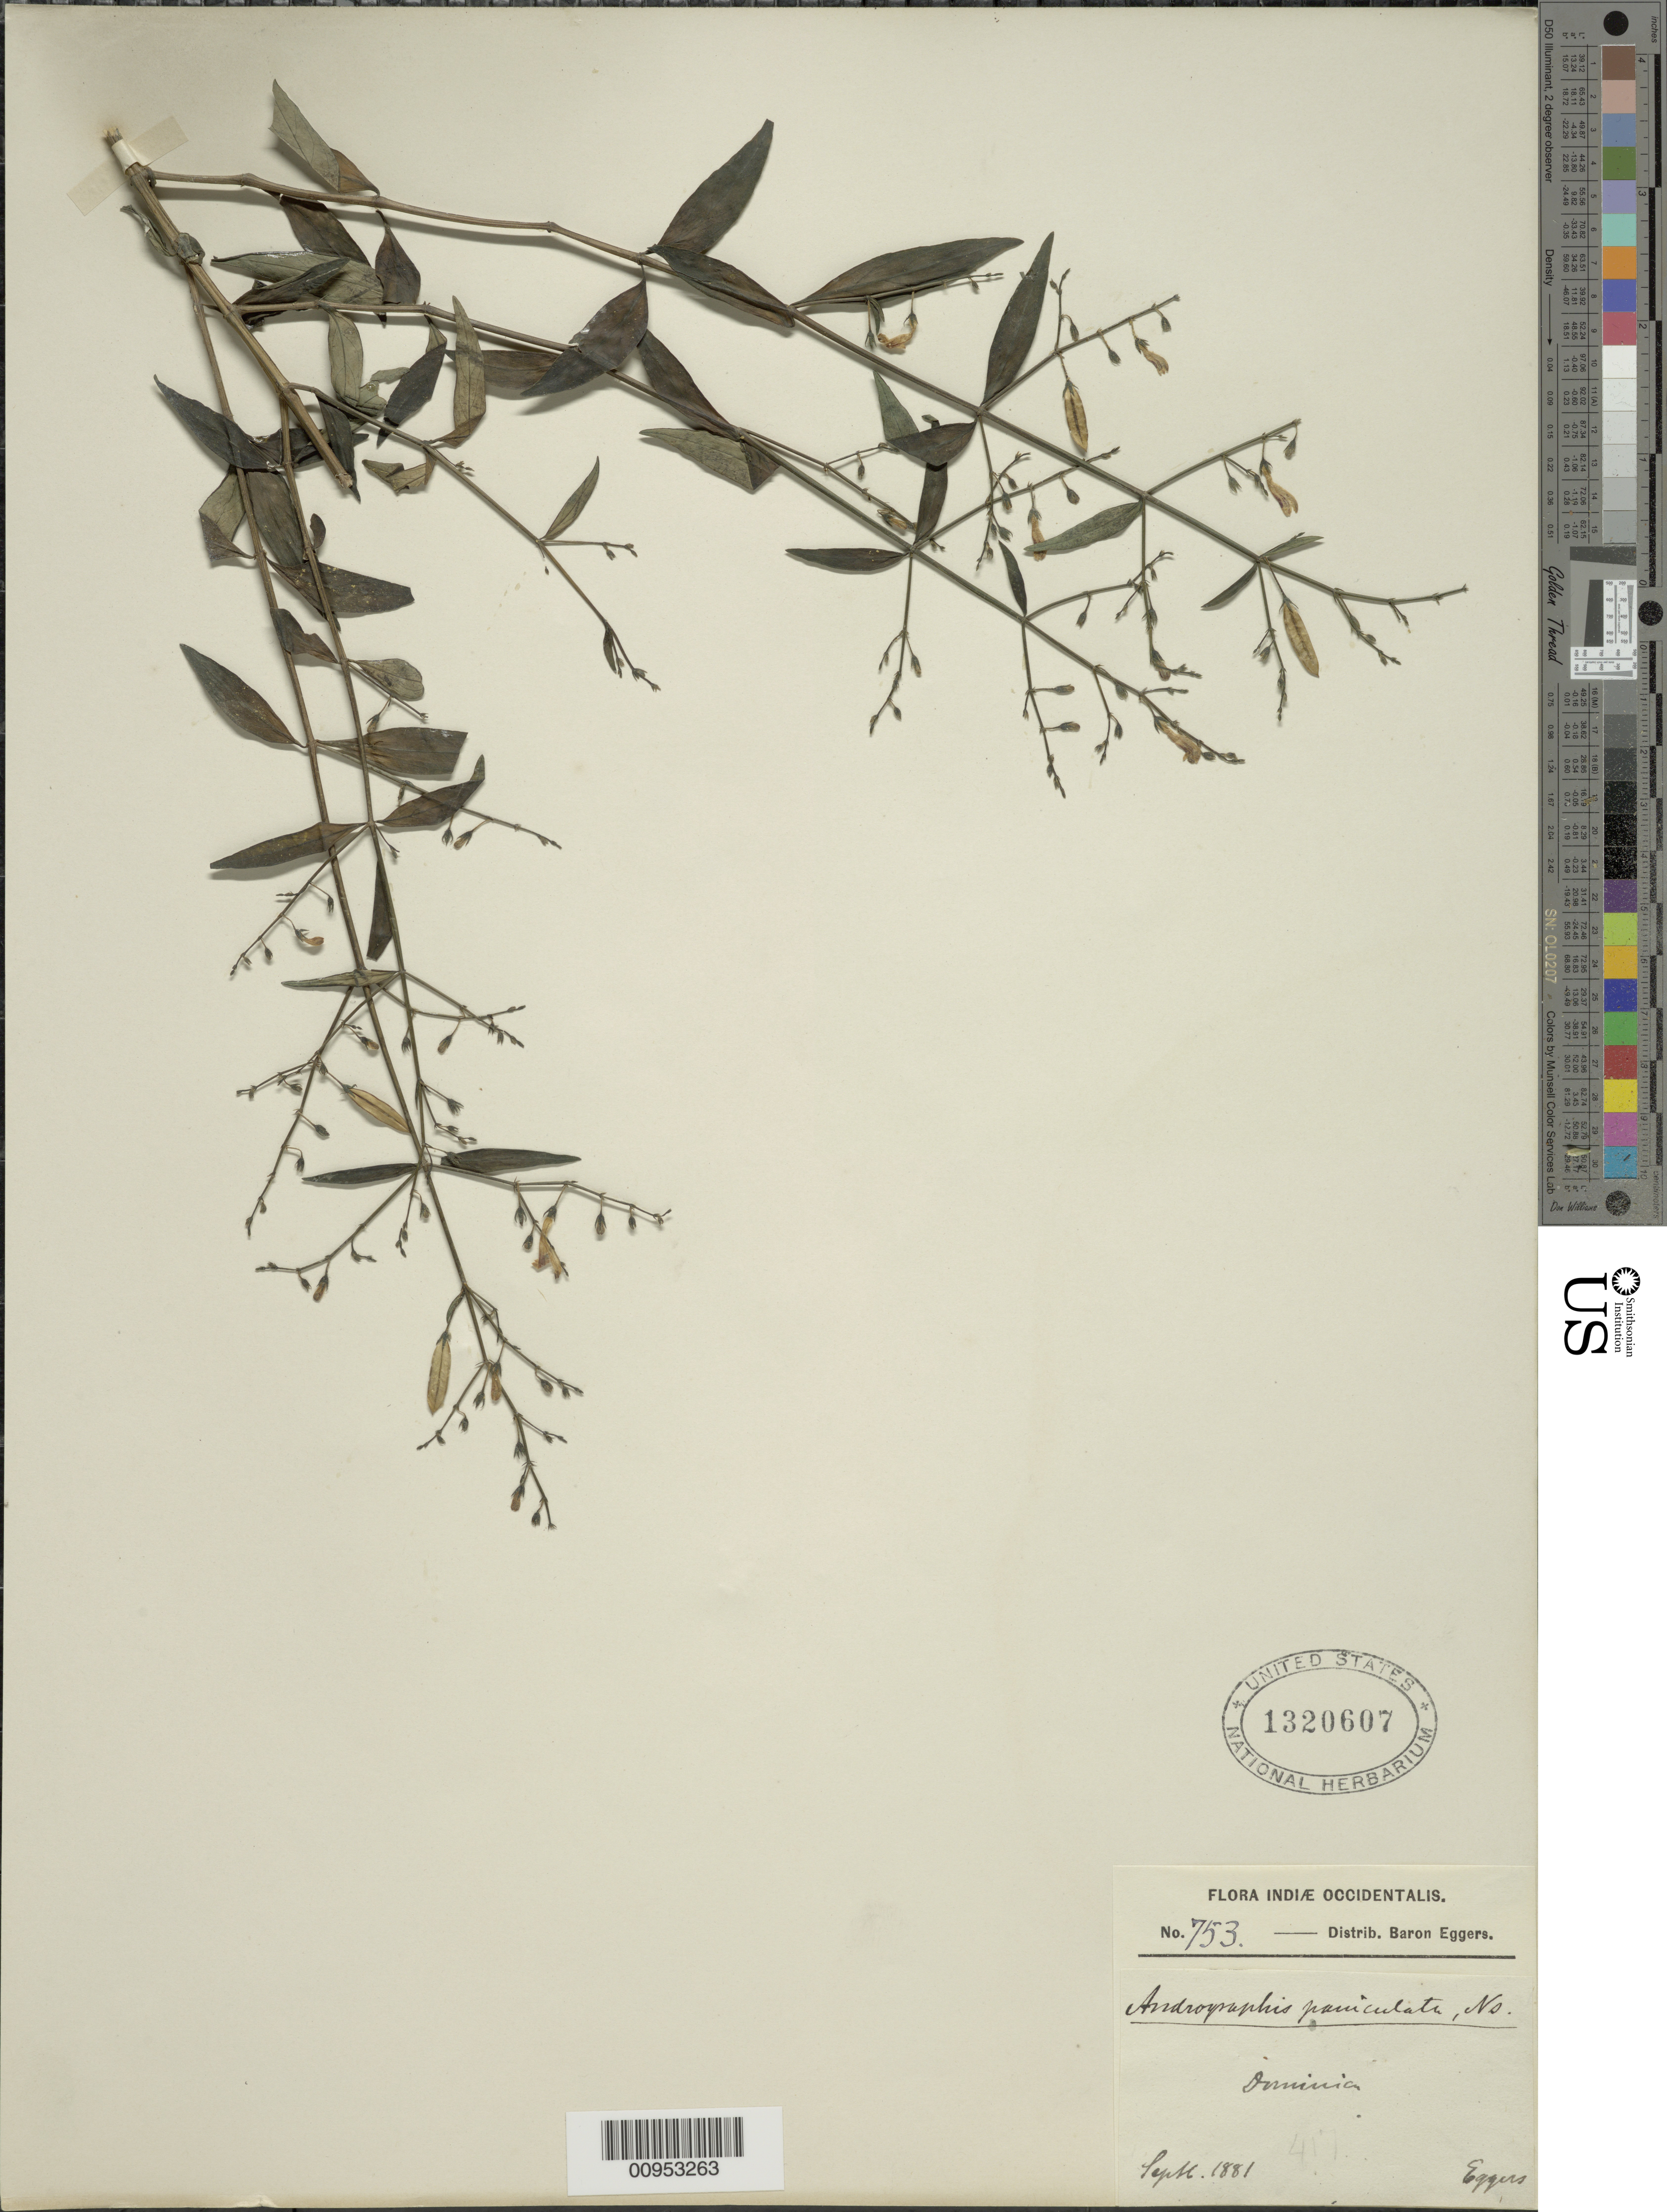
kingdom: Plantae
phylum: Tracheophyta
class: Magnoliopsida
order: Lamiales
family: Acanthaceae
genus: Andrographis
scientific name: Andrographis paniculata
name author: (Burm. f.) Nees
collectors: H. F. A. von Eggers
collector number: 753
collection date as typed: Sep 1881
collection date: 1881-09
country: Dominica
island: Dominica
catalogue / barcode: US 1320607